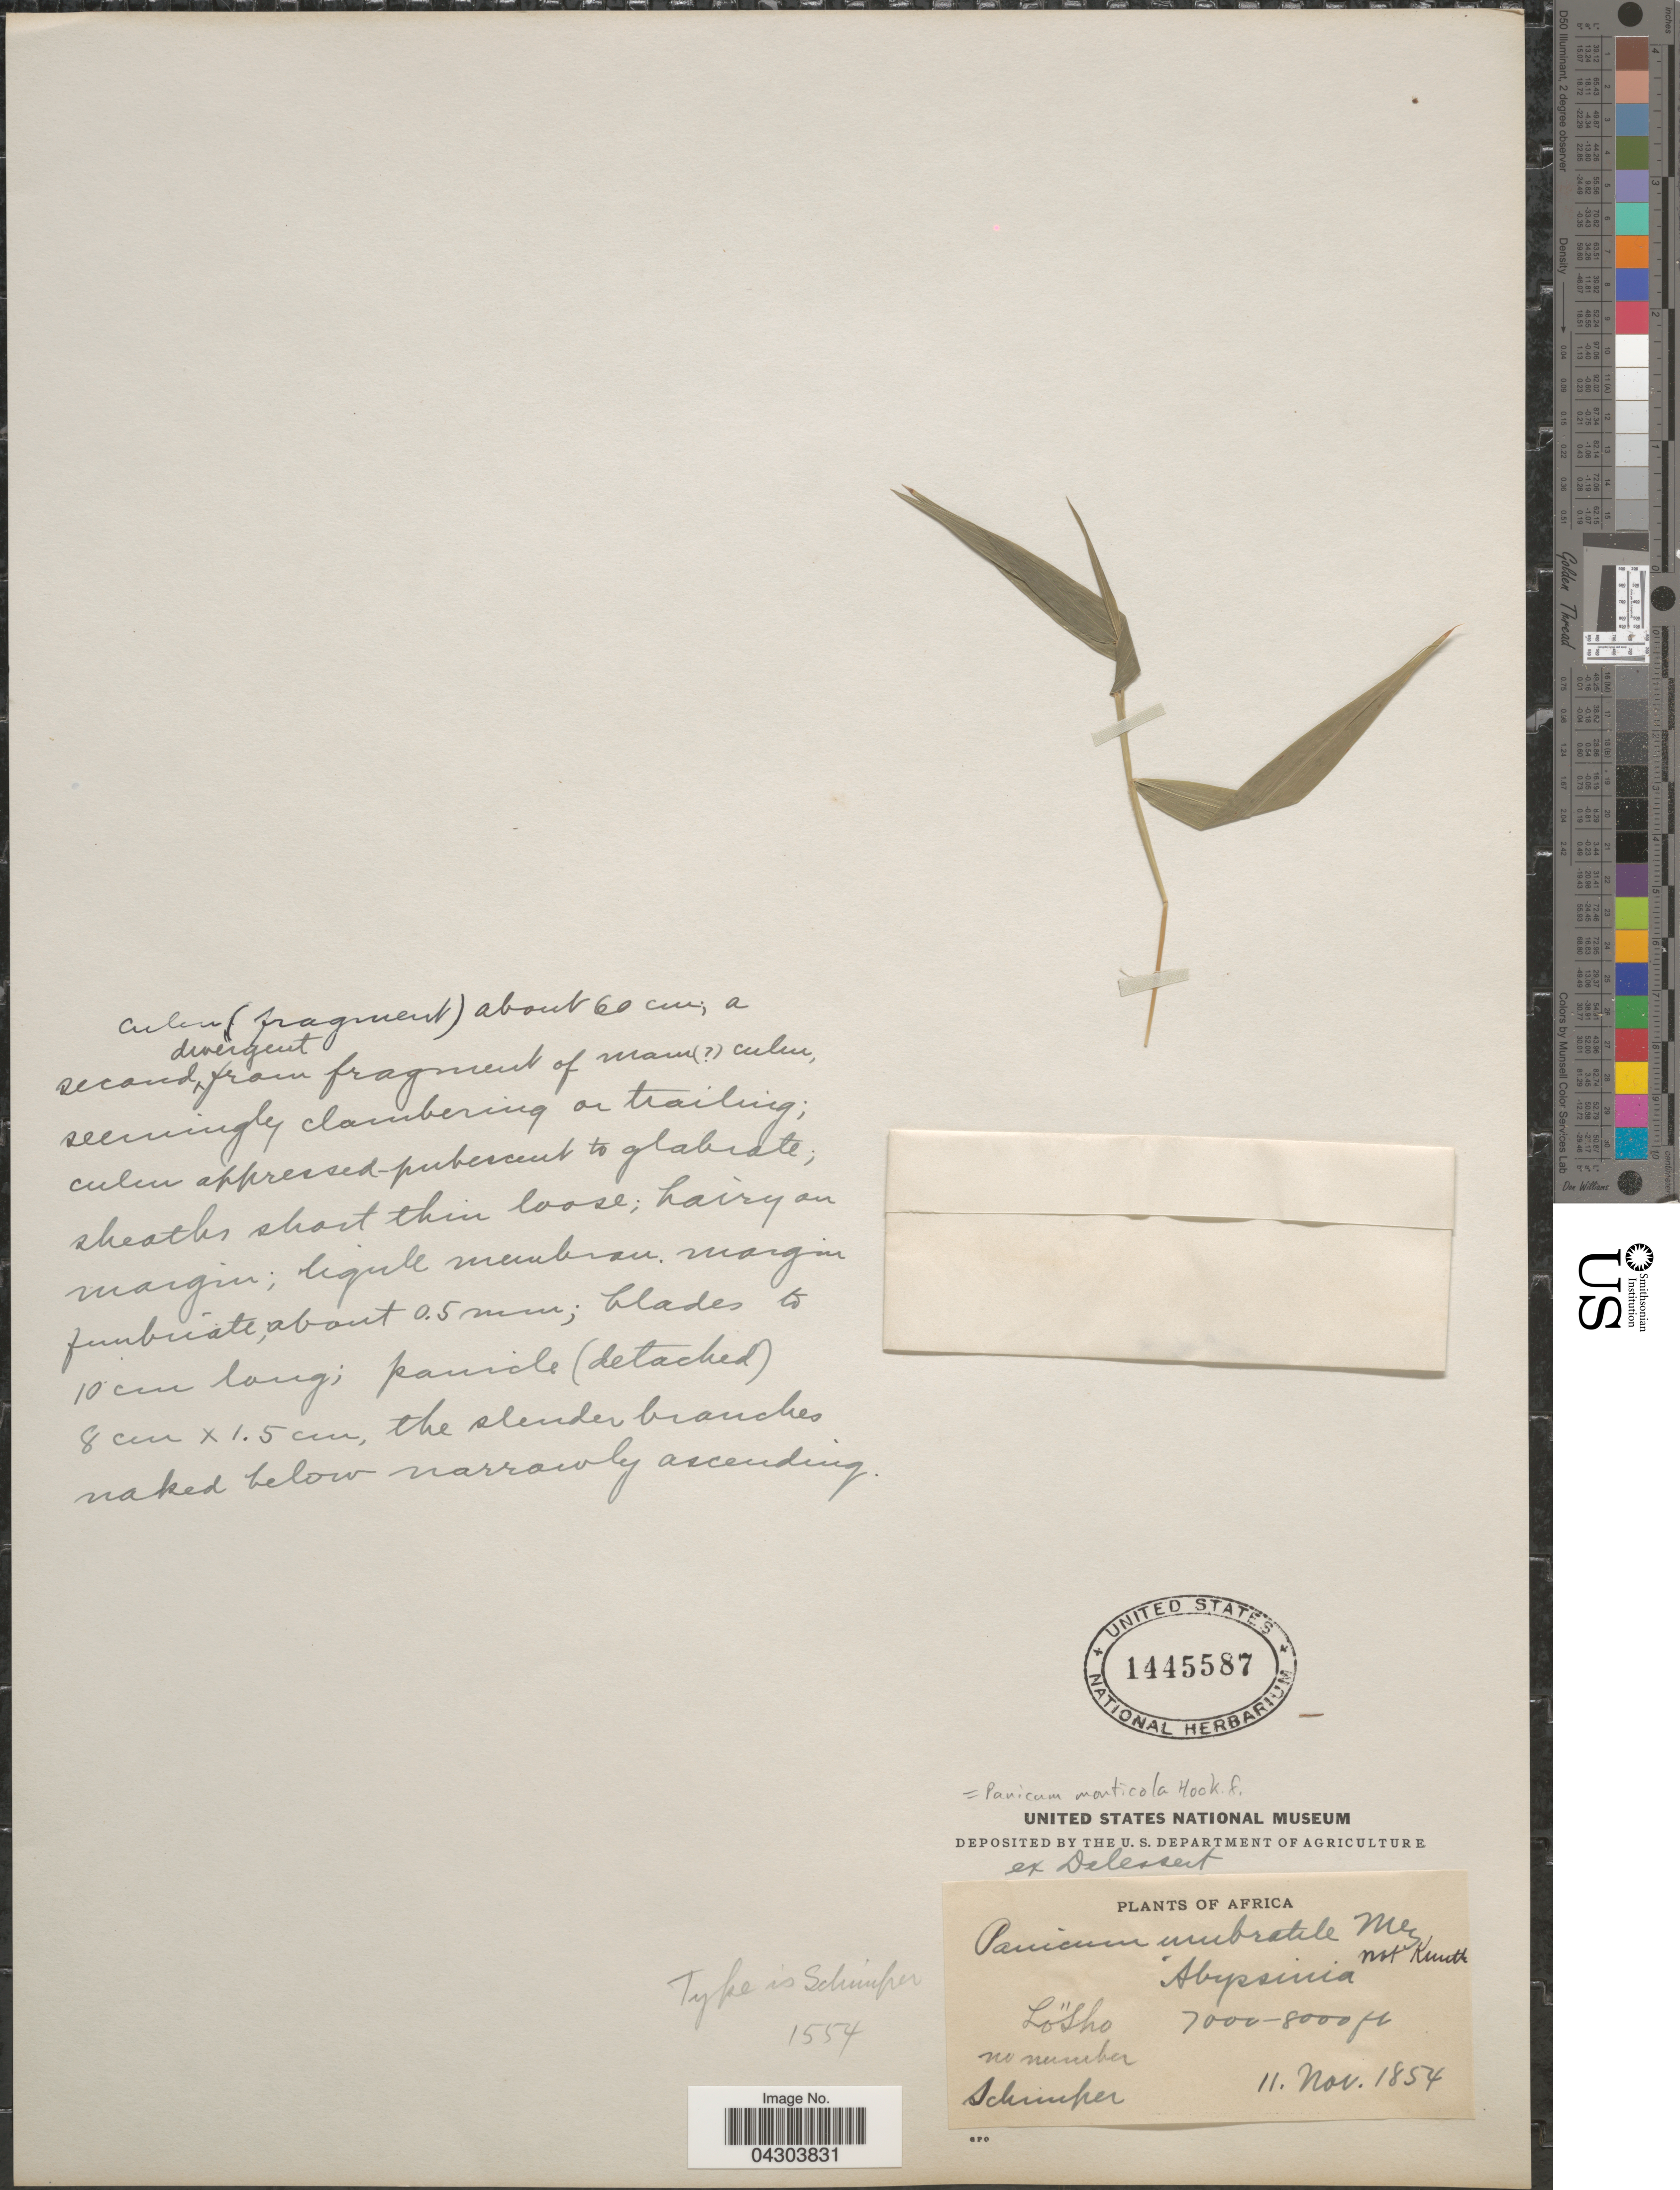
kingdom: Plantae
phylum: Tracheophyta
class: Liliopsida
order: Poales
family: Poaceae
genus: Panicum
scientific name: Panicum monticola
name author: Hillebr.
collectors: -. Schimper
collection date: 1854-11-11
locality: Africa. Lösho.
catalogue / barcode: US 1445587